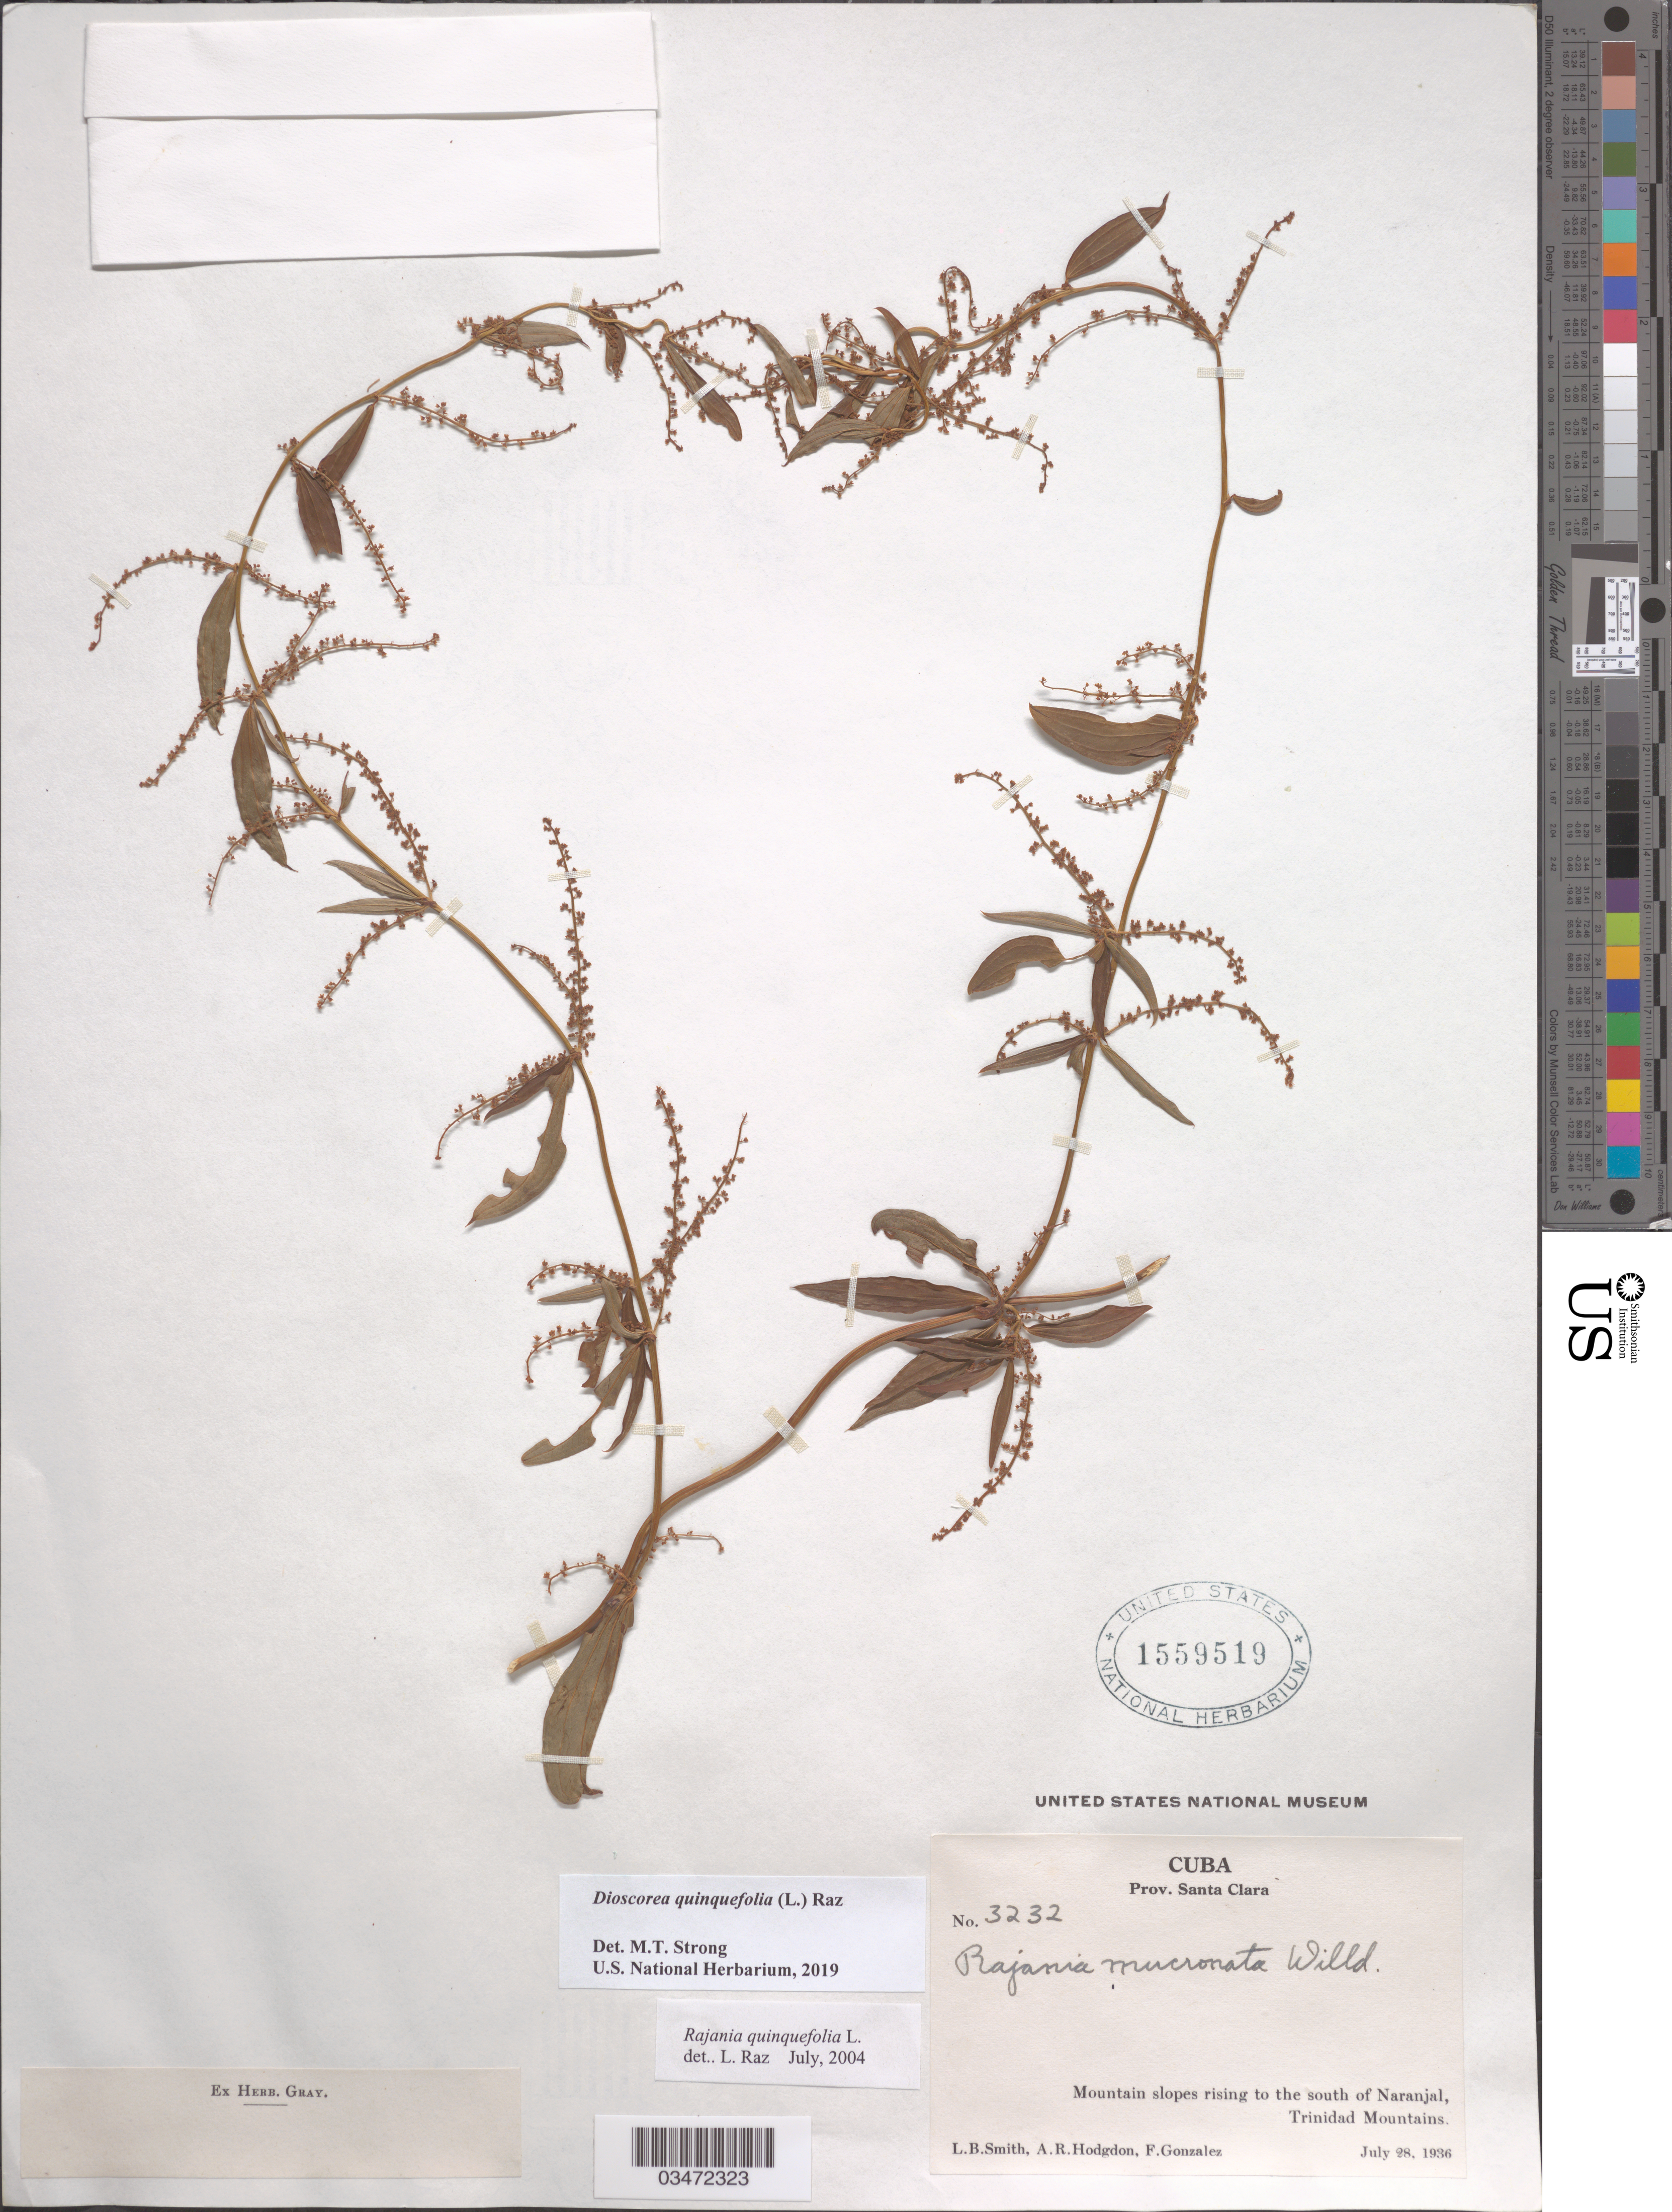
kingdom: Plantae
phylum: Tracheophyta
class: Liliopsida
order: Dioscoreales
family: Dioscoreaceae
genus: Dioscorea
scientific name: Dioscorea quinquefolia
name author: (L.) Raz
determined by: Strong, M. T., (US), Smithsonian Institution - National Museum of Natural History (UNITED STATES)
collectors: L. Smith, A. R. Hodgdon & F. González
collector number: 3232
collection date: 1936-07-28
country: Cuba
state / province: Cienfuegos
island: Cuba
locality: Prov. Santa Clara. Trinidad Mountains, S of Naranjal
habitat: Mountain slopes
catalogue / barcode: US 1559519